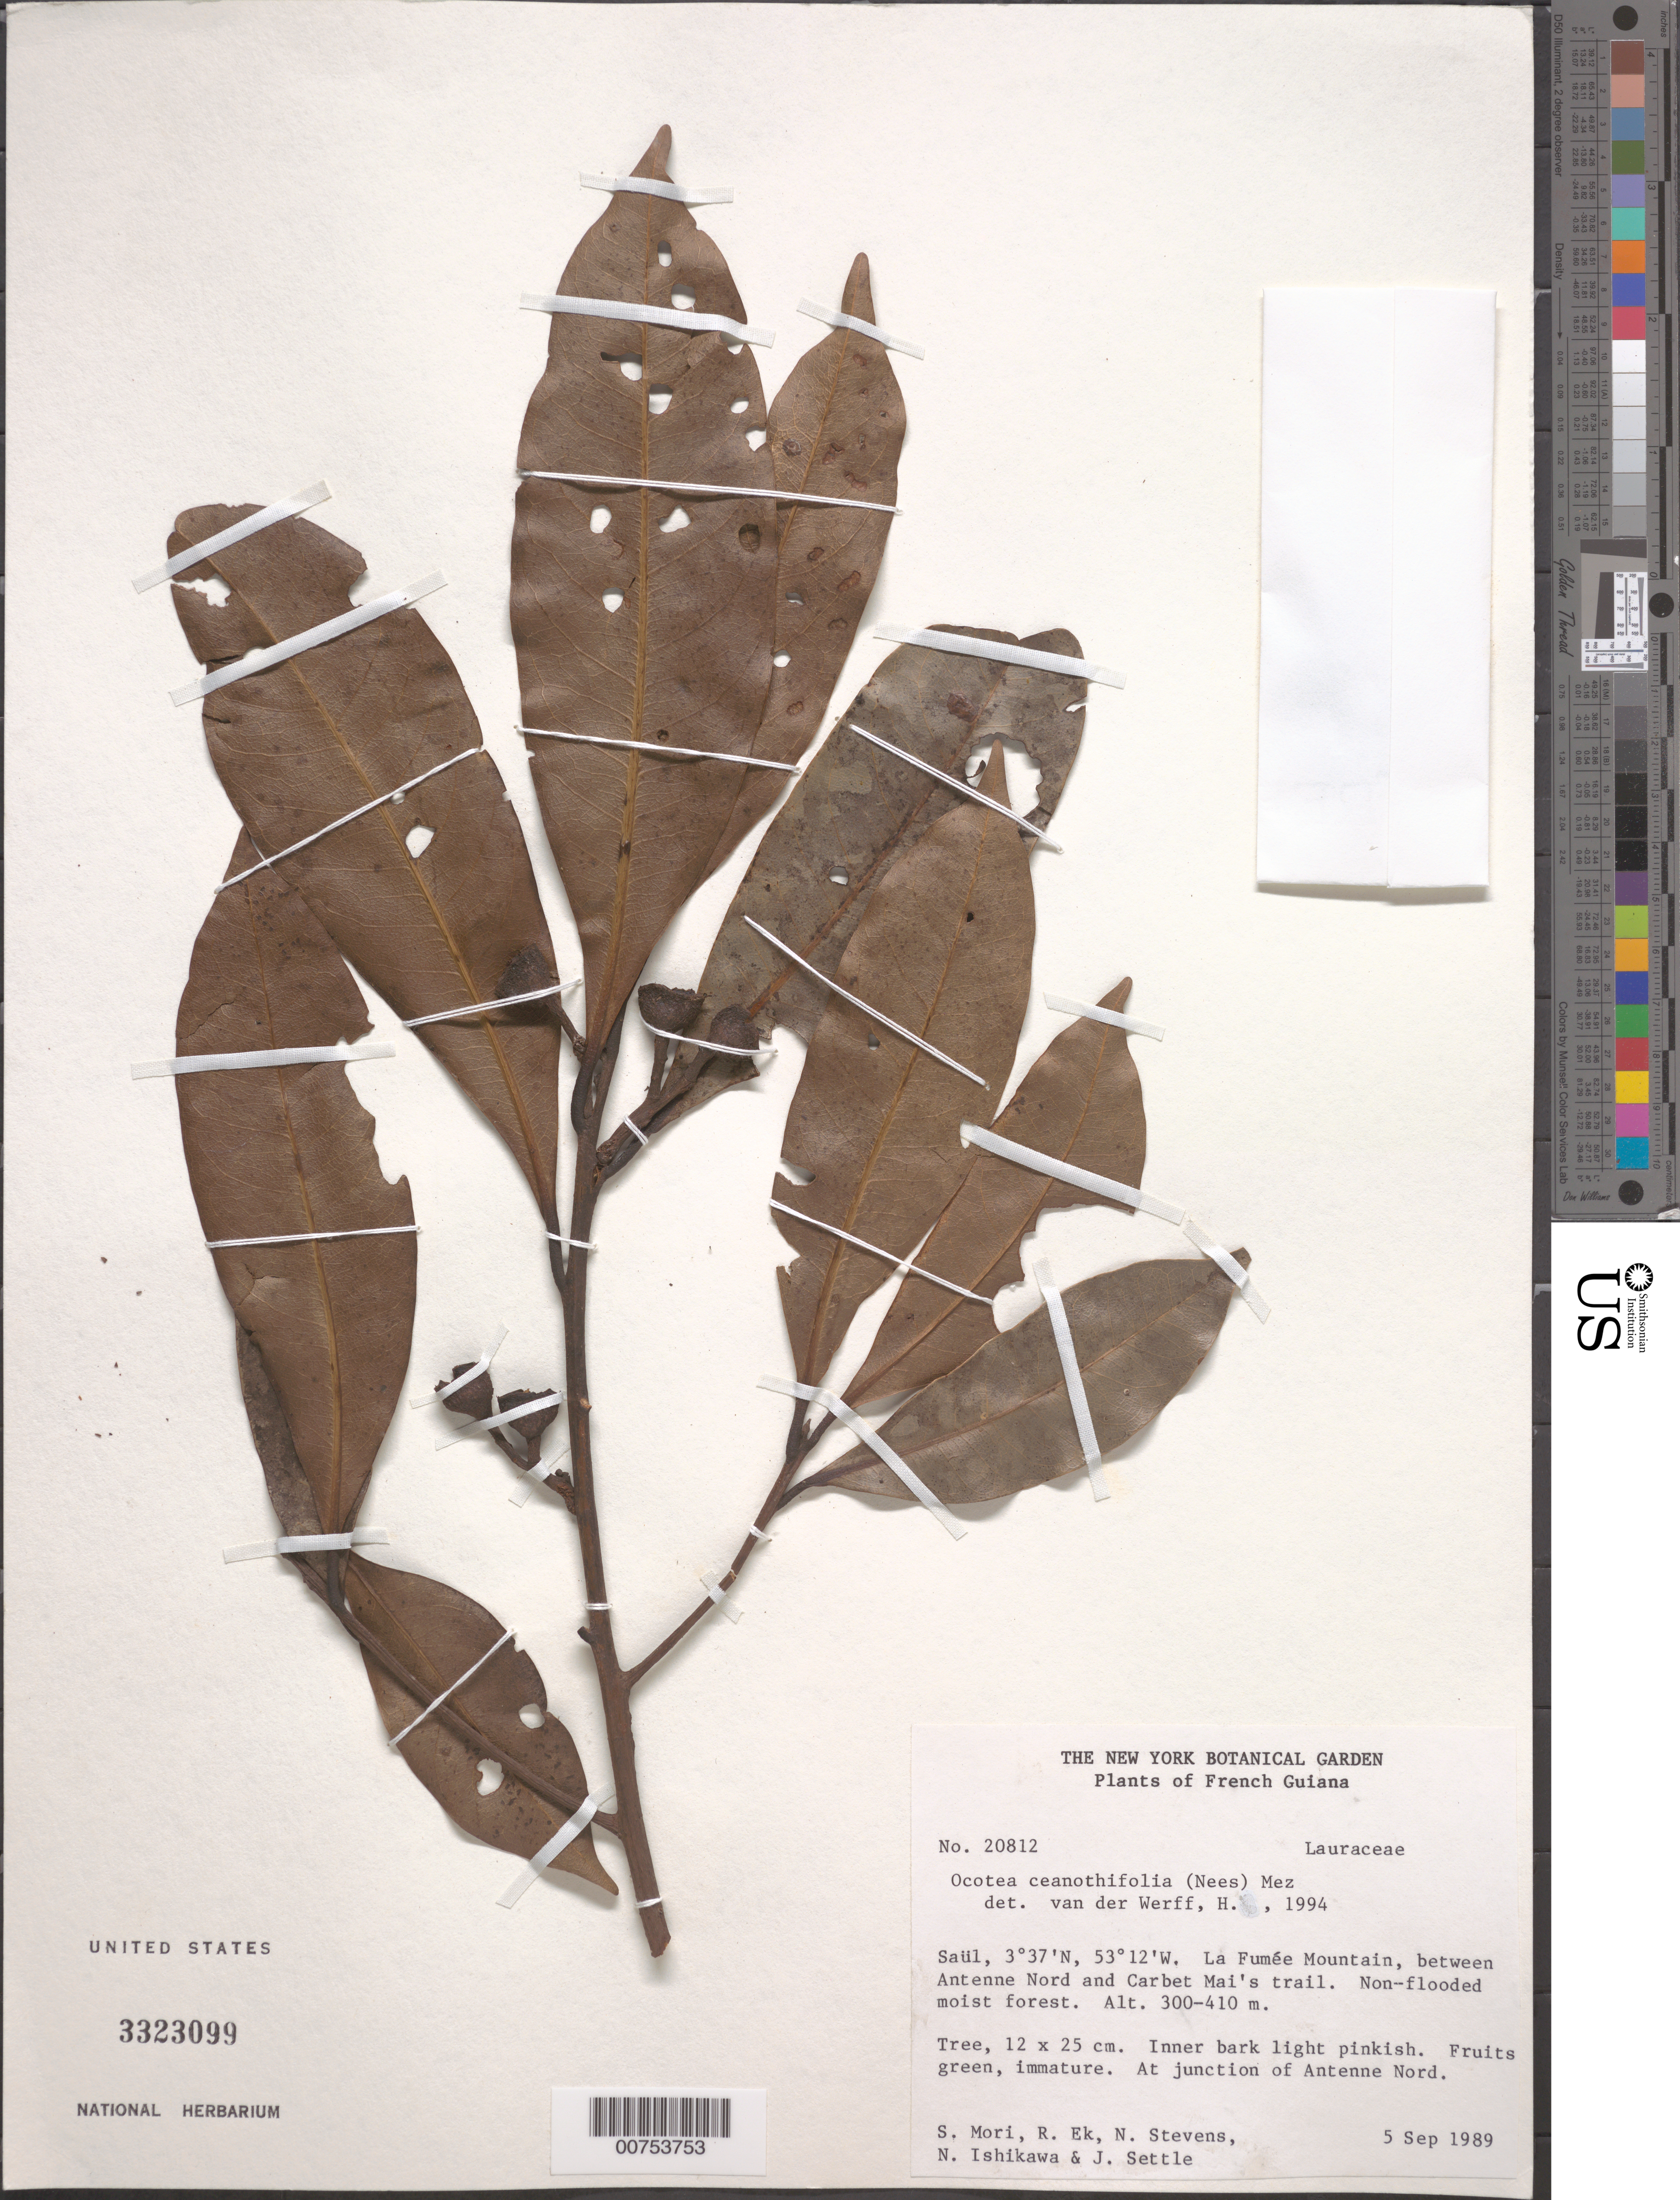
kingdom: Plantae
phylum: Tracheophyta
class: Magnoliopsida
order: Laurales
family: Lauraceae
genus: Ocotea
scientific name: Ocotea ceanothifolia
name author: (Nees) Mez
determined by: van der Werff, H., (MO), Missouri Botanical Garden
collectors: S. Mori et al.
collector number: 20812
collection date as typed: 5-Sep-89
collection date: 1989-09-05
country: French Guiana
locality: Saül, La Fumée Mountain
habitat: Non-flooded moist forest.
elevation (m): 300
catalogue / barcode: US 3323099